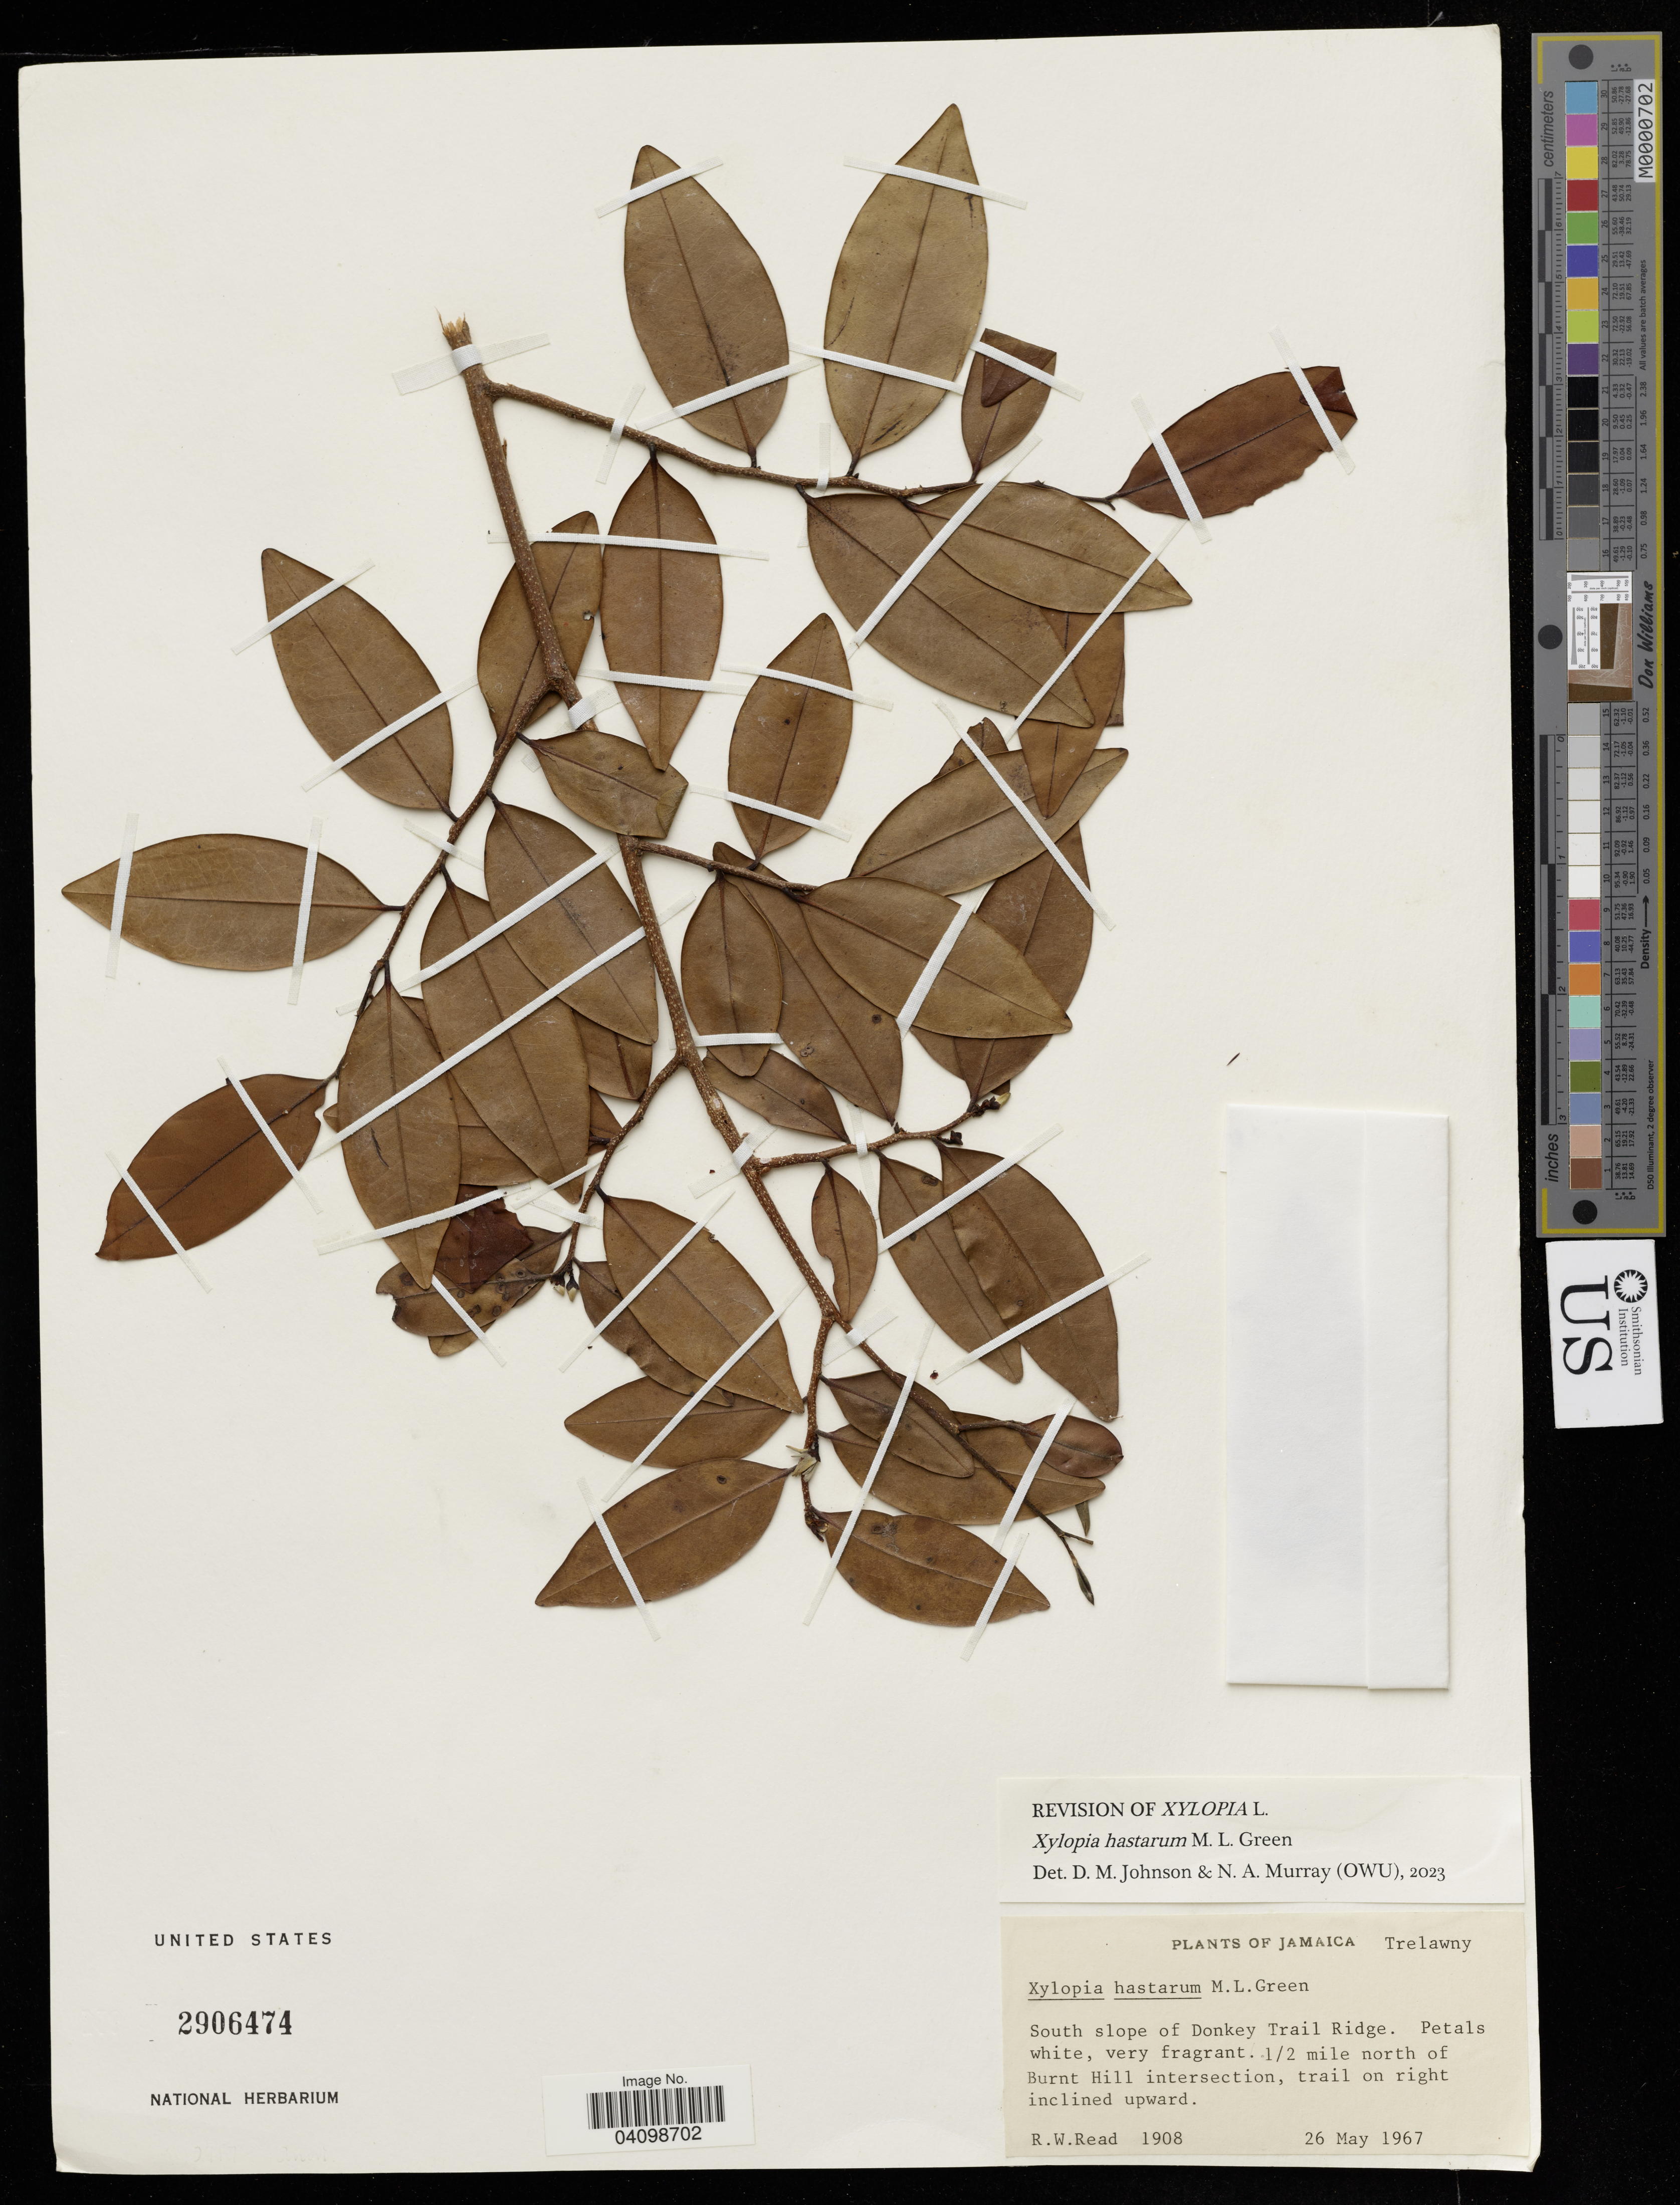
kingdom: Plantae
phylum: Tracheophyta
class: Magnoliopsida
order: Magnoliales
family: Annonaceae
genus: Xylopia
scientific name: Xylopia hastarum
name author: M.L. Green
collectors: R. W. Read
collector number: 1908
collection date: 1967-05-26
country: Jamaica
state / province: Trelawny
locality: South slope of Donkey Trail Ridge. 1/2 mile north of Burnt Hill intersection, trail on right inclined upward.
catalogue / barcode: US 2906474